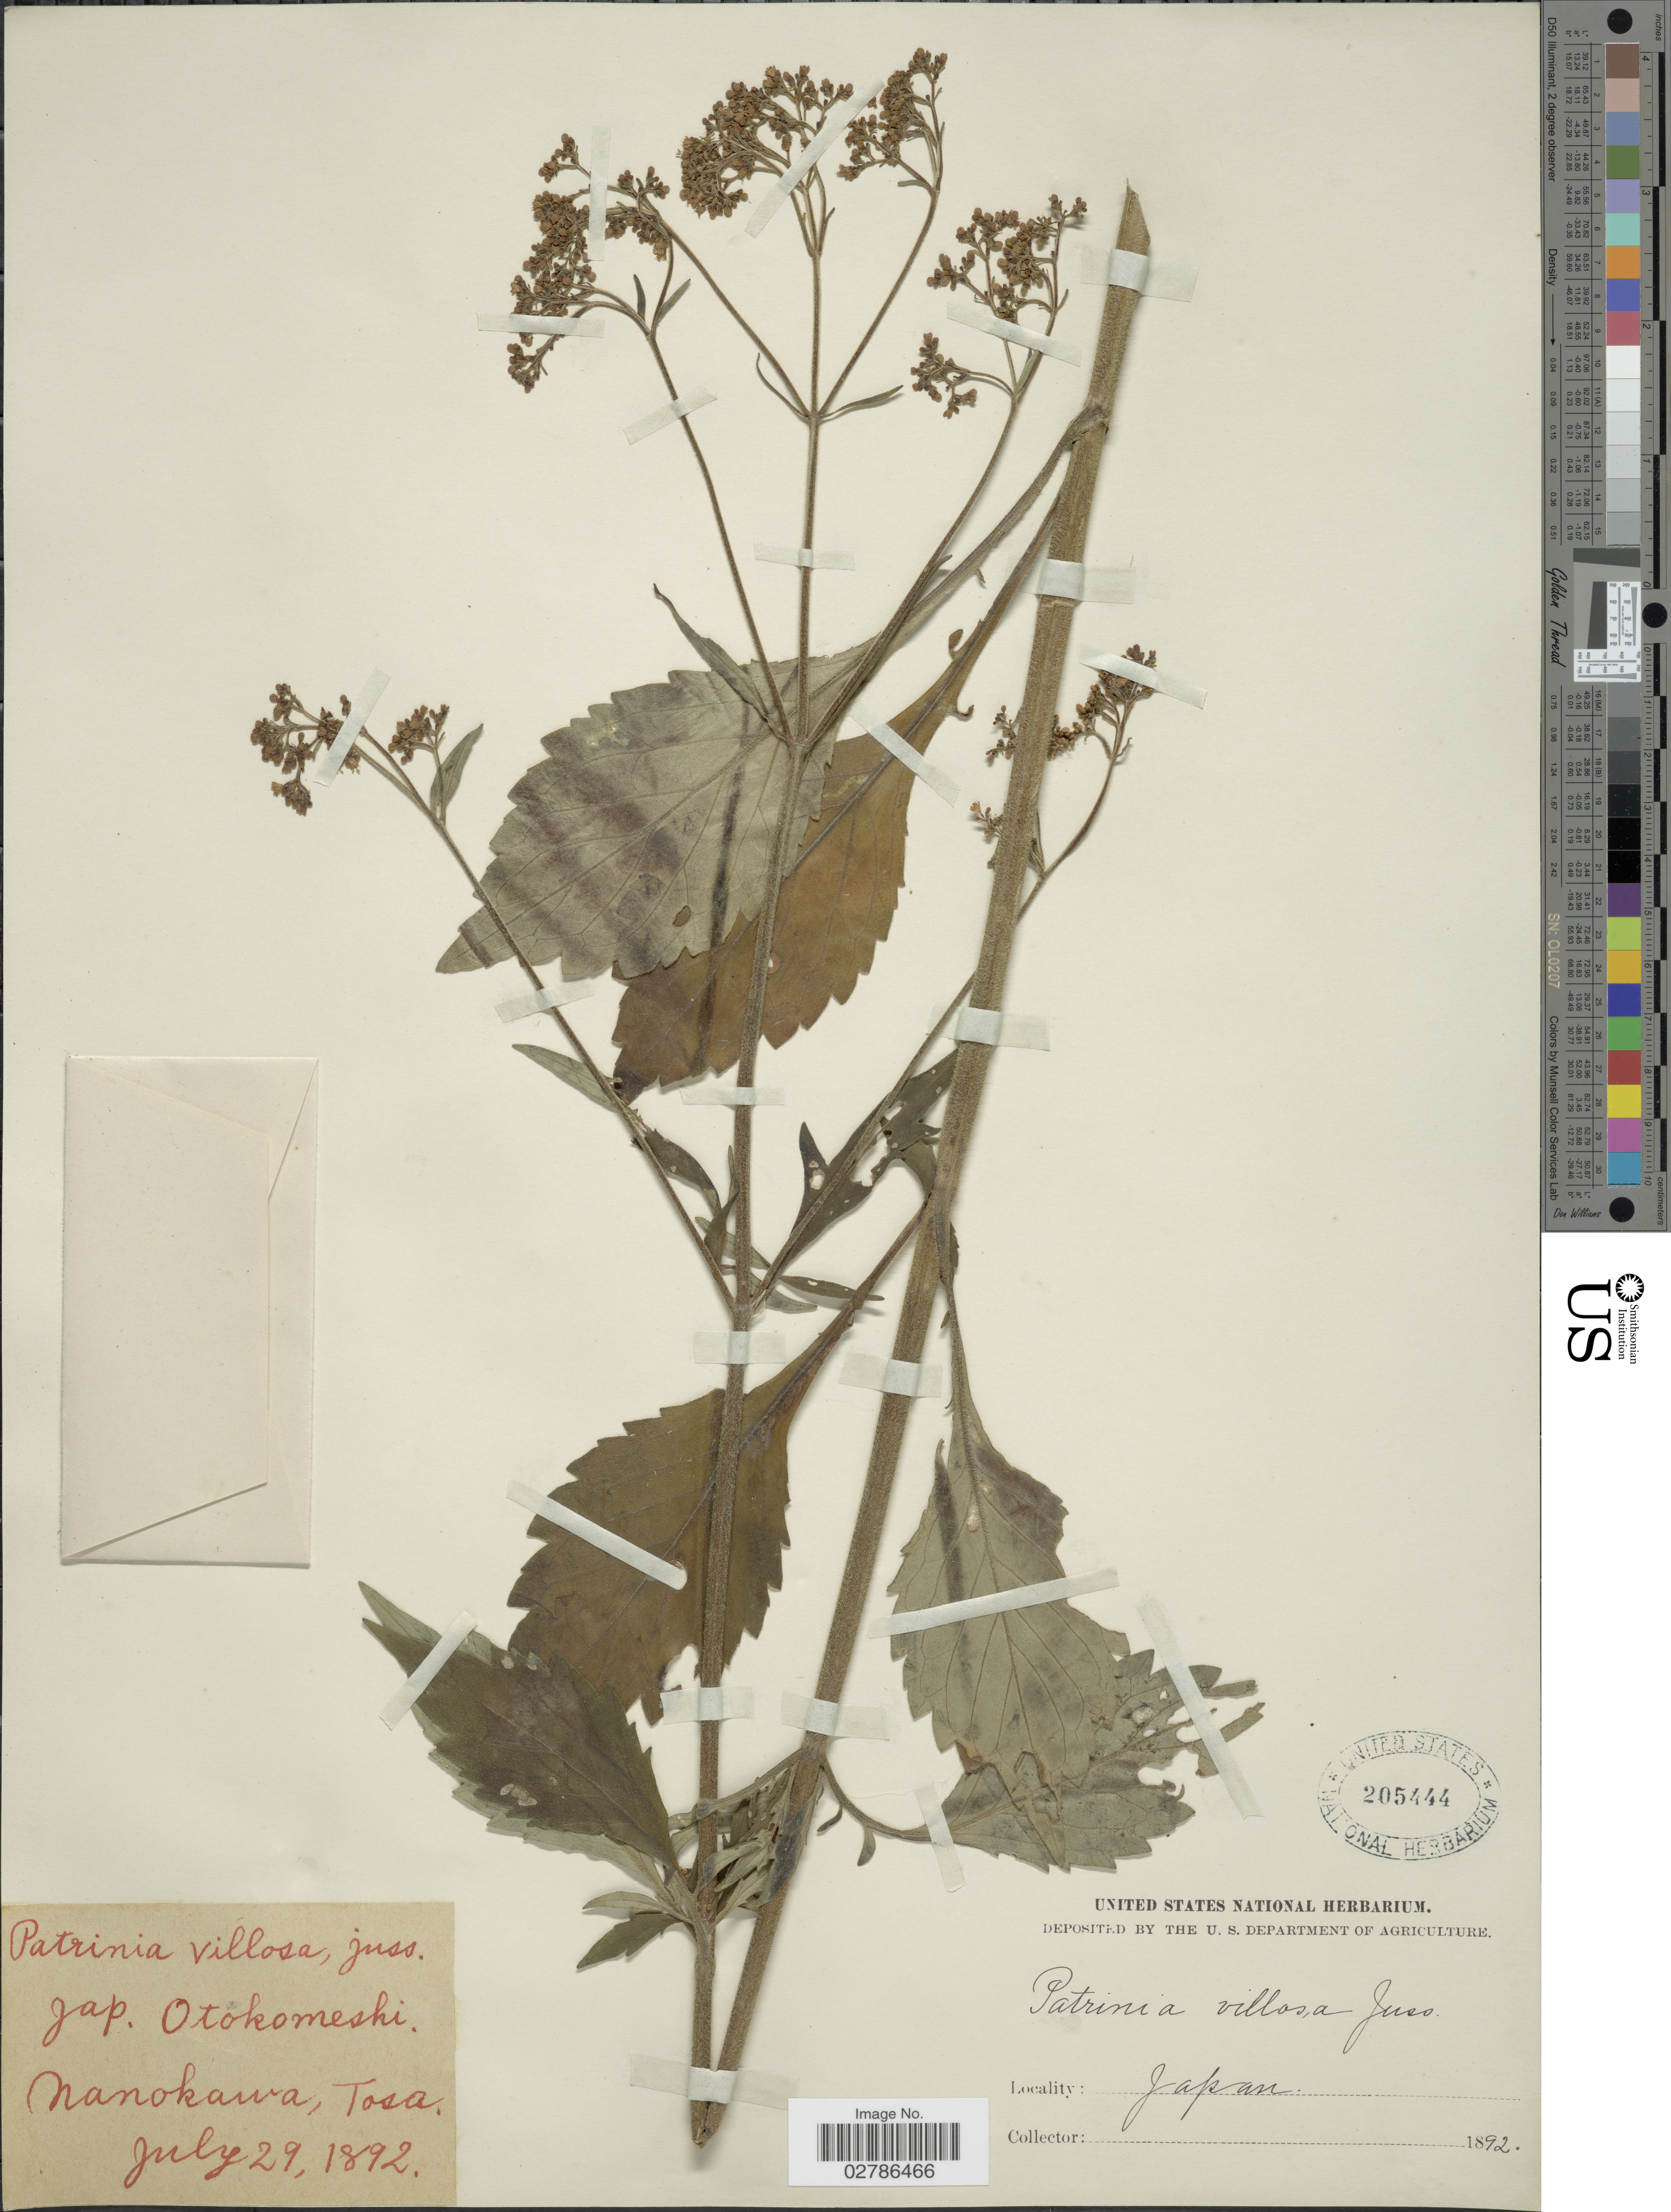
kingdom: Plantae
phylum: Tracheophyta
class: Magnoliopsida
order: Dipsacales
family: Caprifoliaceae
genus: Patrinia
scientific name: Patrinia villosa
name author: (Thunb.) Dufr.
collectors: ex herb. United States National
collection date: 1892-07-29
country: Japan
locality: Nanokawa, Tosa.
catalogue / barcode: US 205444